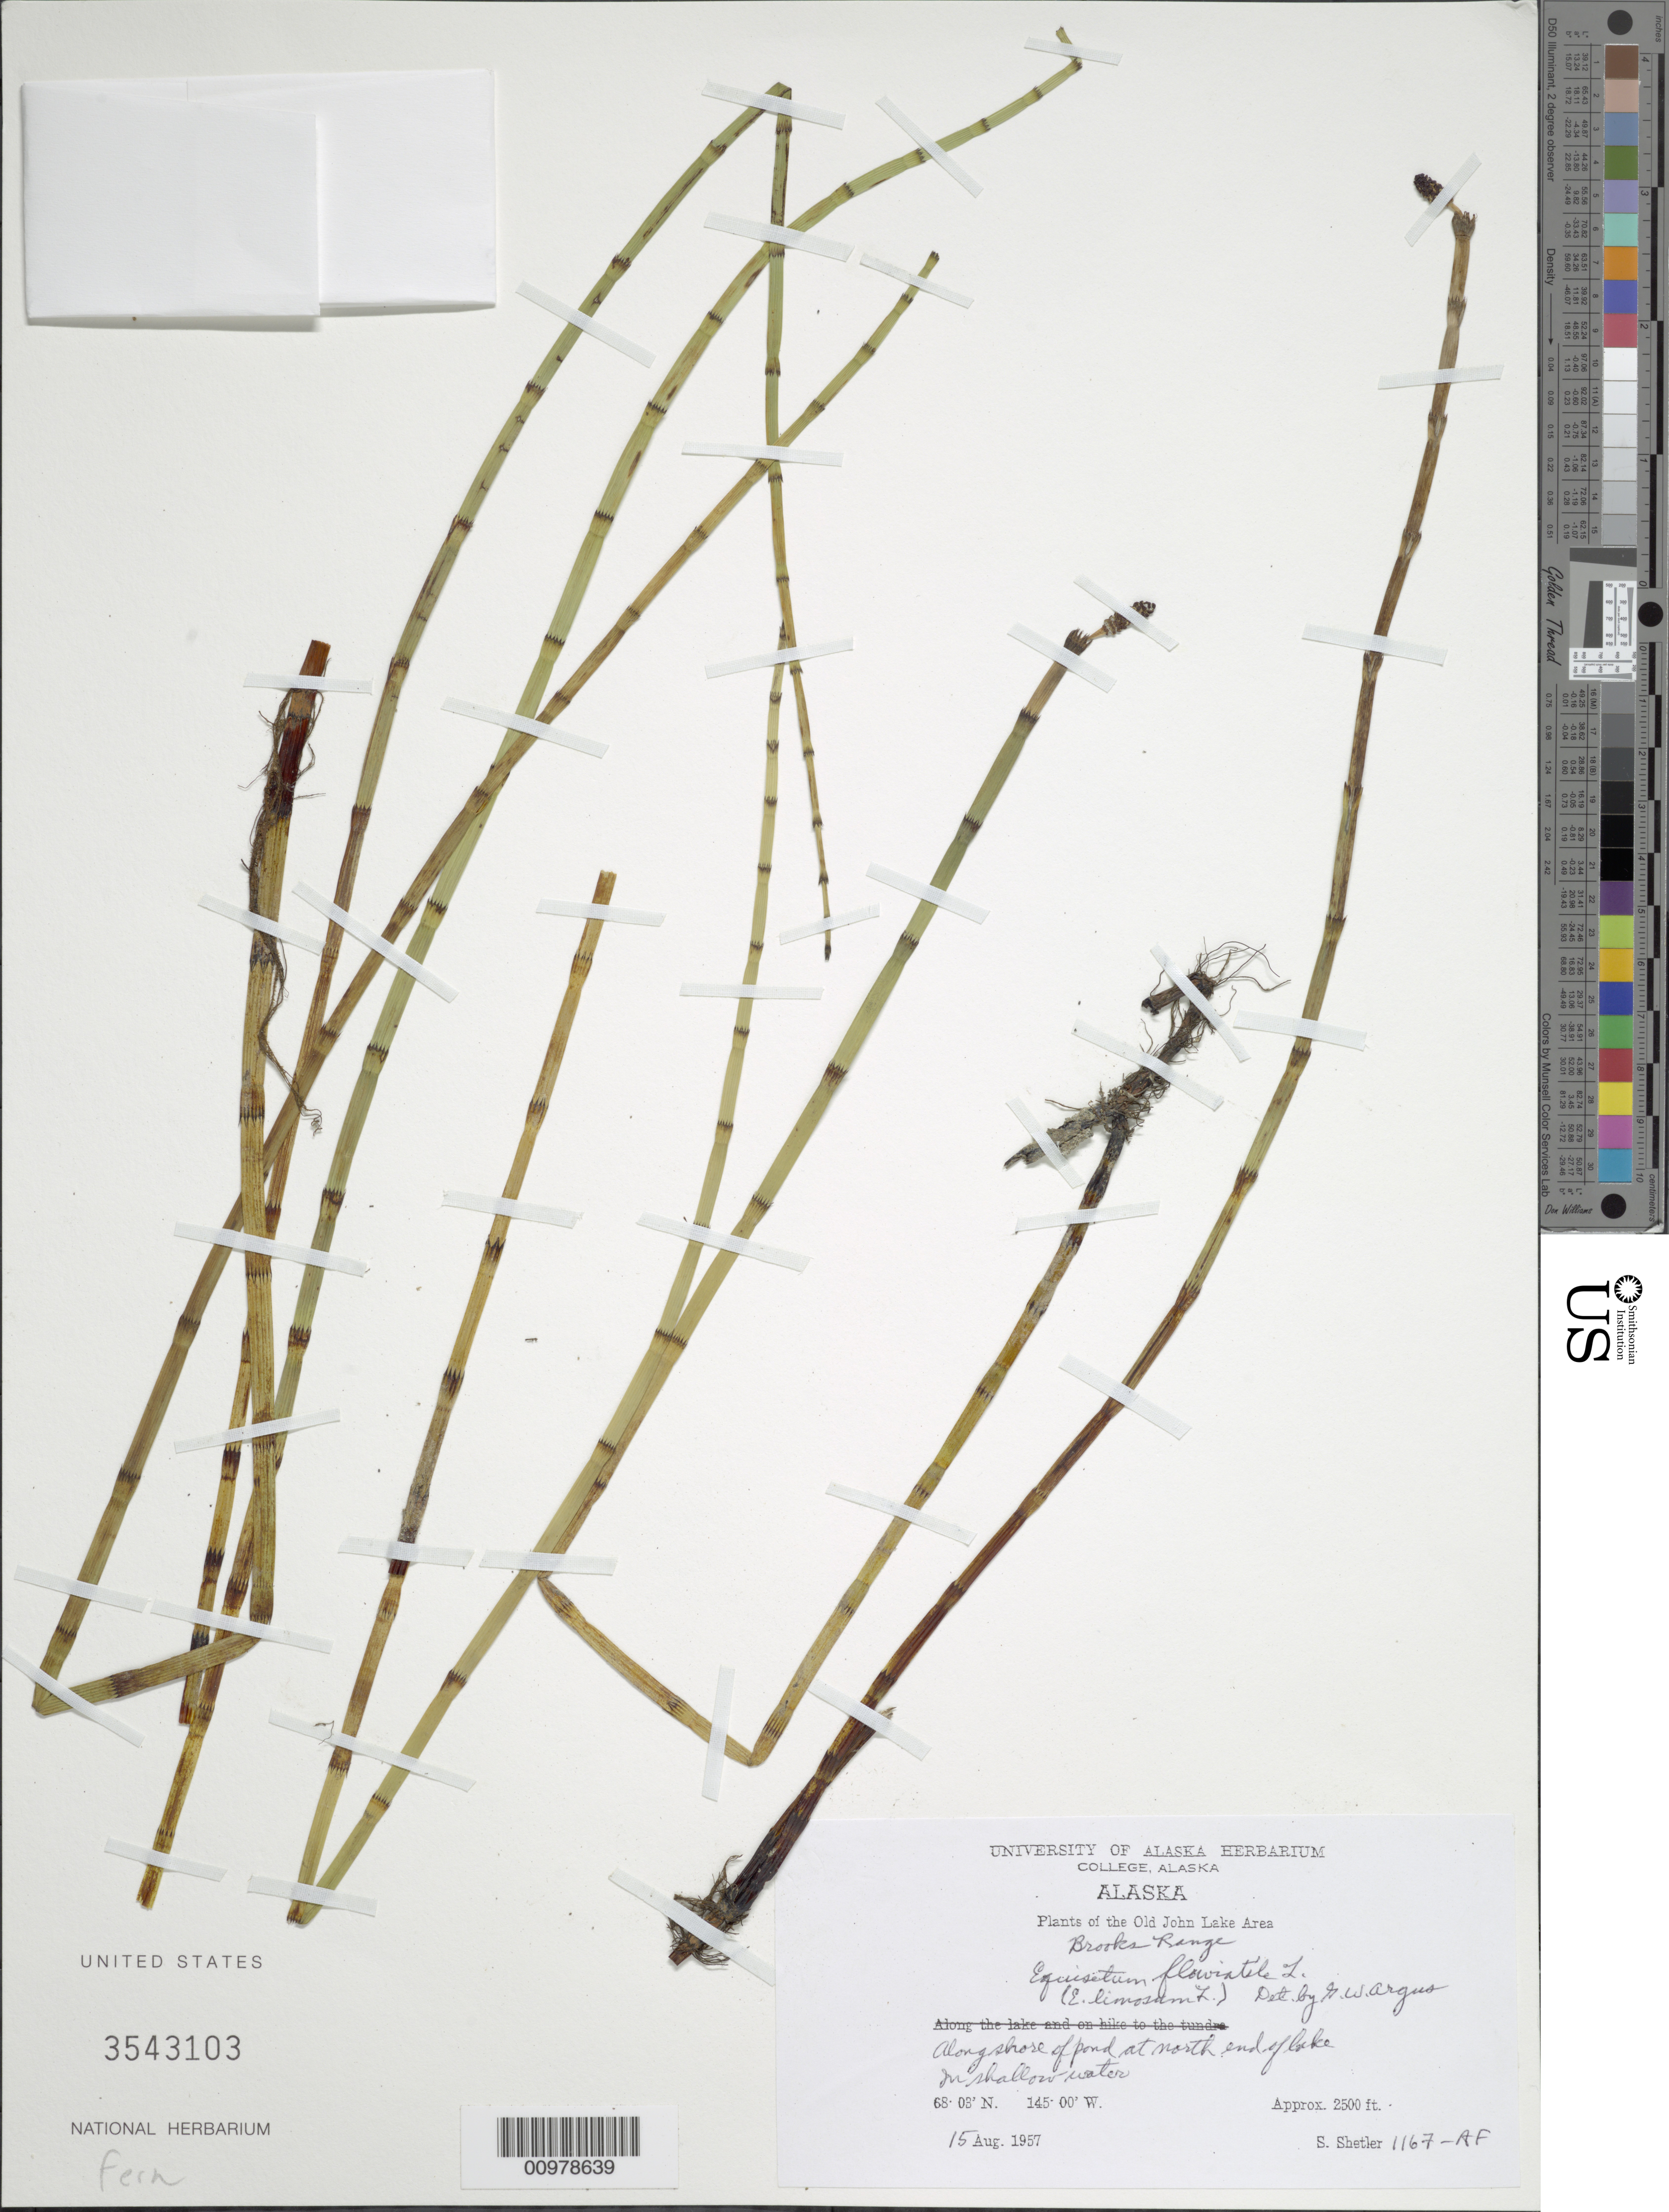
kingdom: Plantae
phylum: Tracheophyta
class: Polypodiopsida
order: Equisetales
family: Equisetaceae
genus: Equisetum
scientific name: Equisetum fluviatile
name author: L.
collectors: S. Shetler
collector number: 1167-AF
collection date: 1957-08-15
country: United States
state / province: Alaska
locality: Old John Lake Area. Along shore of Pond at north end of lake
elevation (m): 762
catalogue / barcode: US 3543103